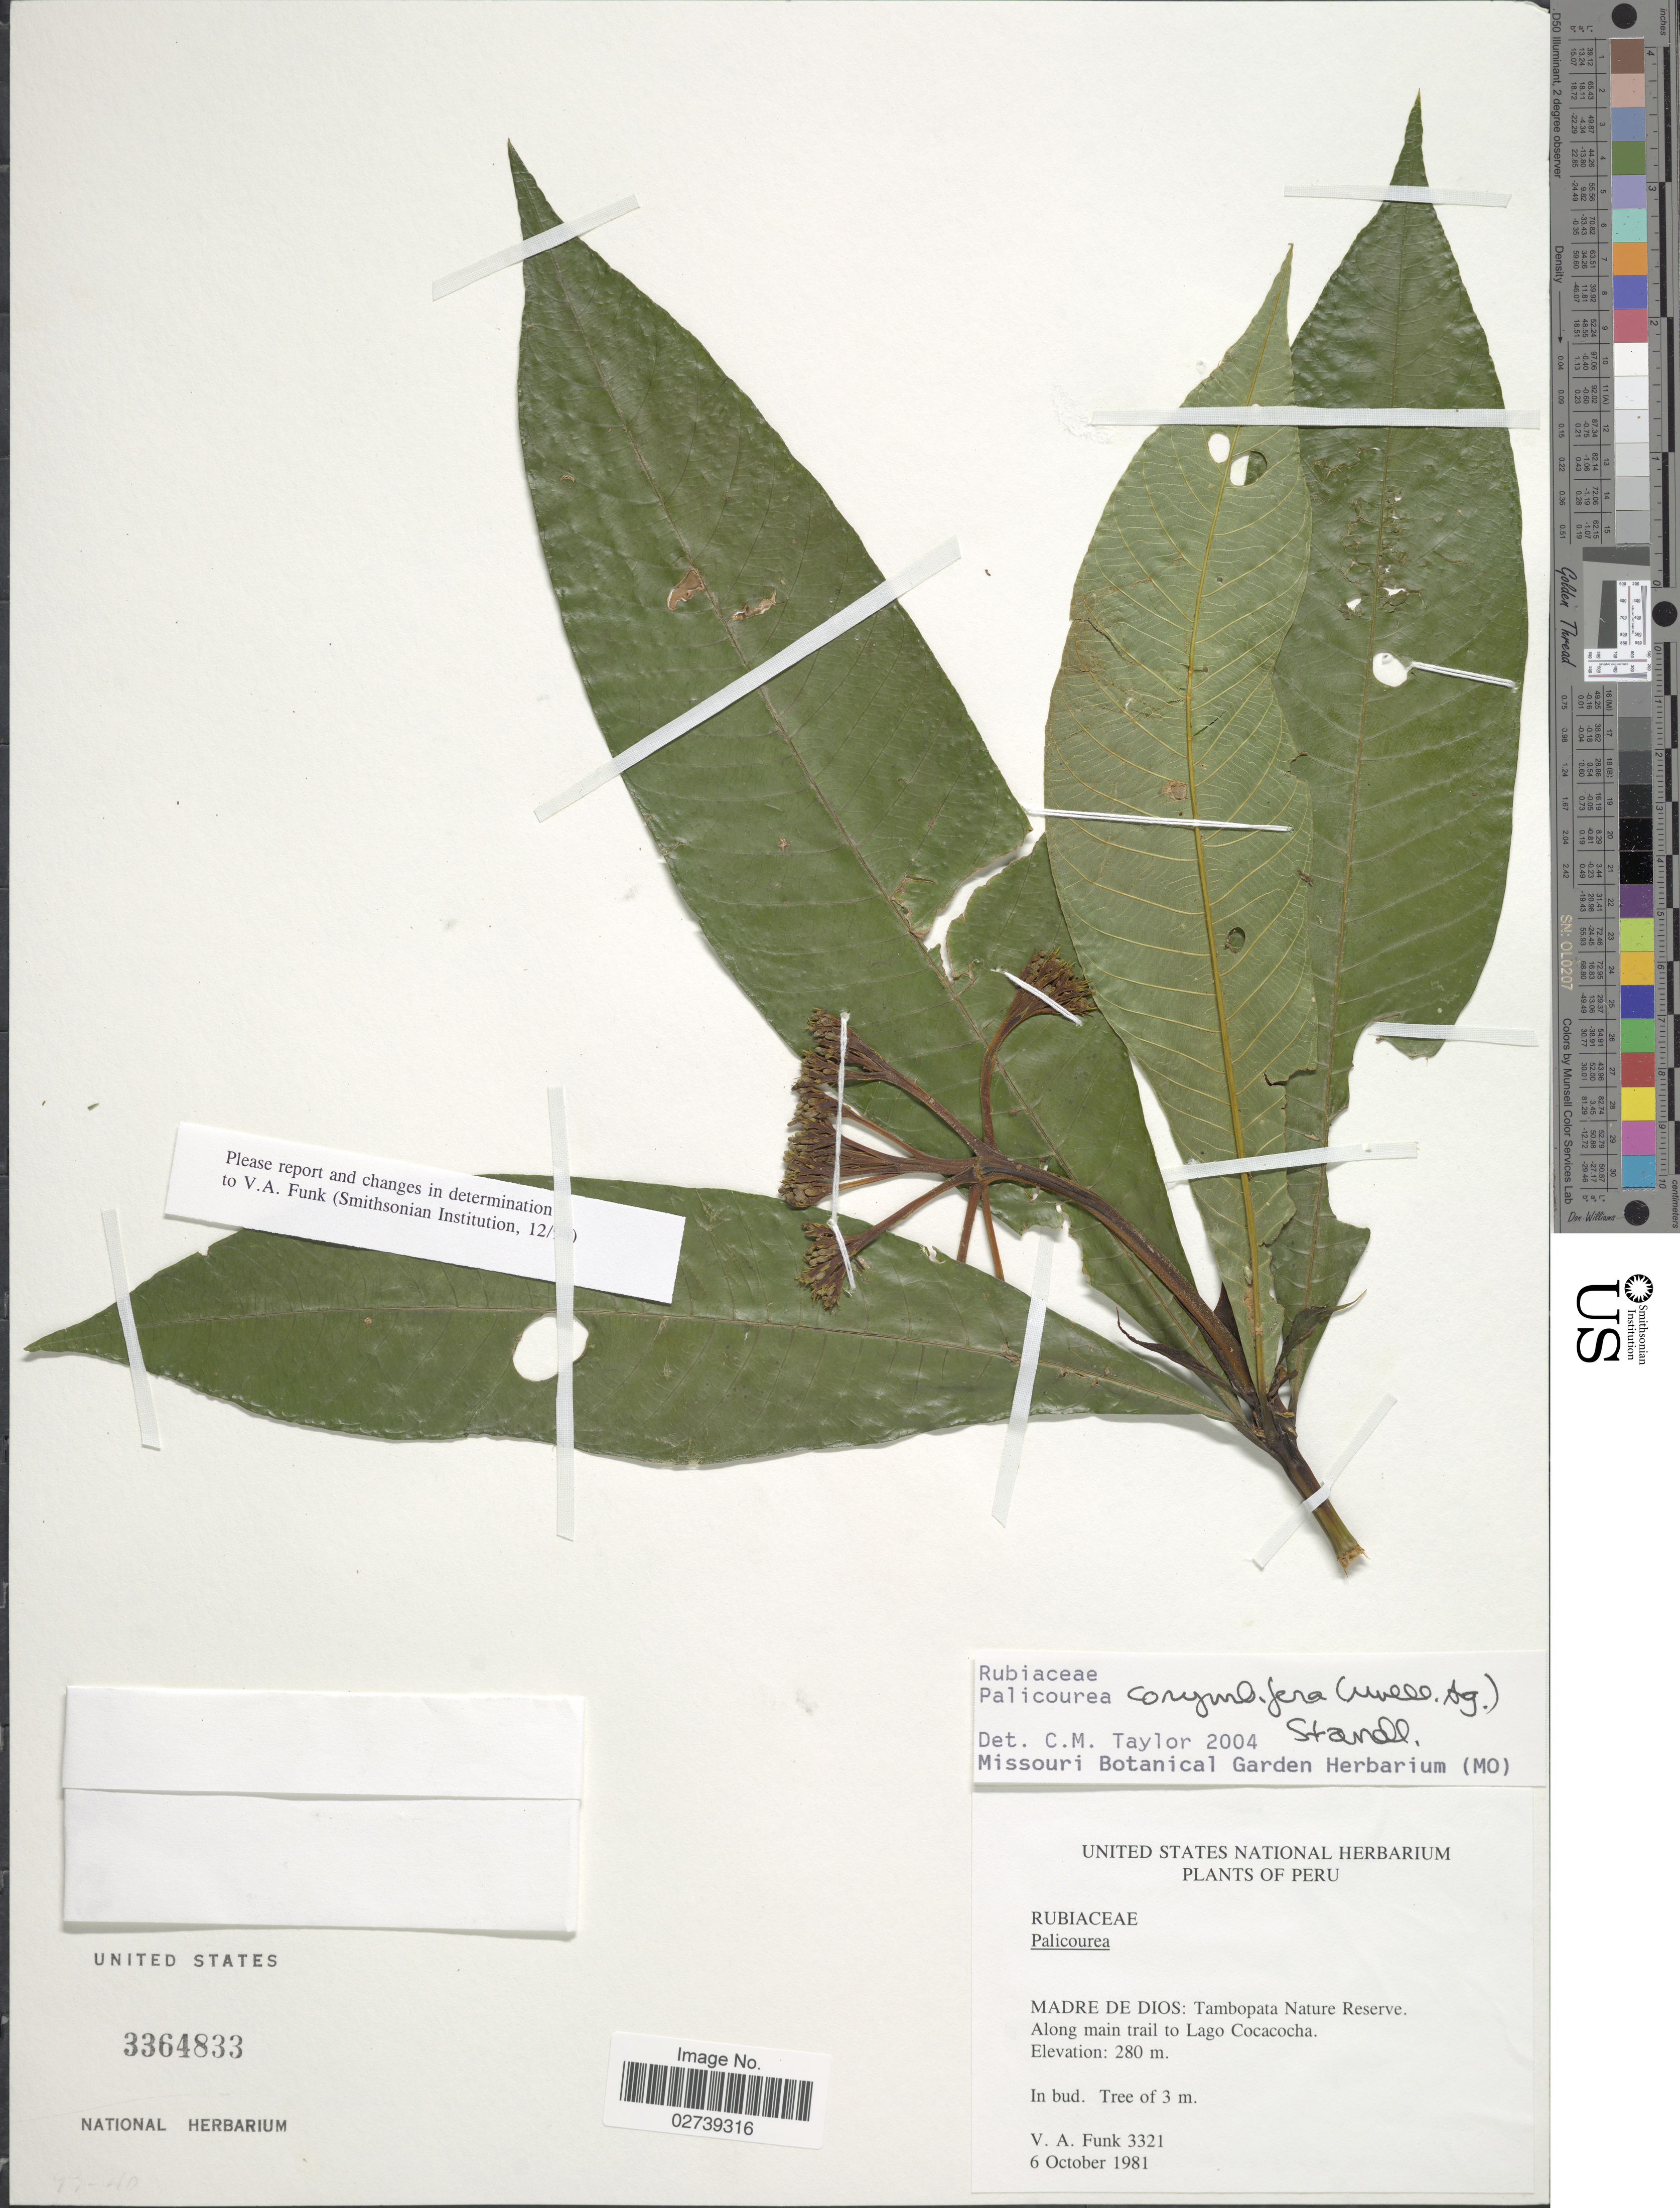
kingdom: Plantae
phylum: Tracheophyta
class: Magnoliopsida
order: Gentianales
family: Rubiaceae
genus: Palicourea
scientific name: Palicourea corymbifera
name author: (Müll. Arg.) Standl.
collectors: V. Funk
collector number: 3321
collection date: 1981-10-06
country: Peru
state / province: Madre de Dios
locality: Tambopata Nature Reserve, along main trail to Lago Cocacocha.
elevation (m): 280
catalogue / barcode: US 3364833